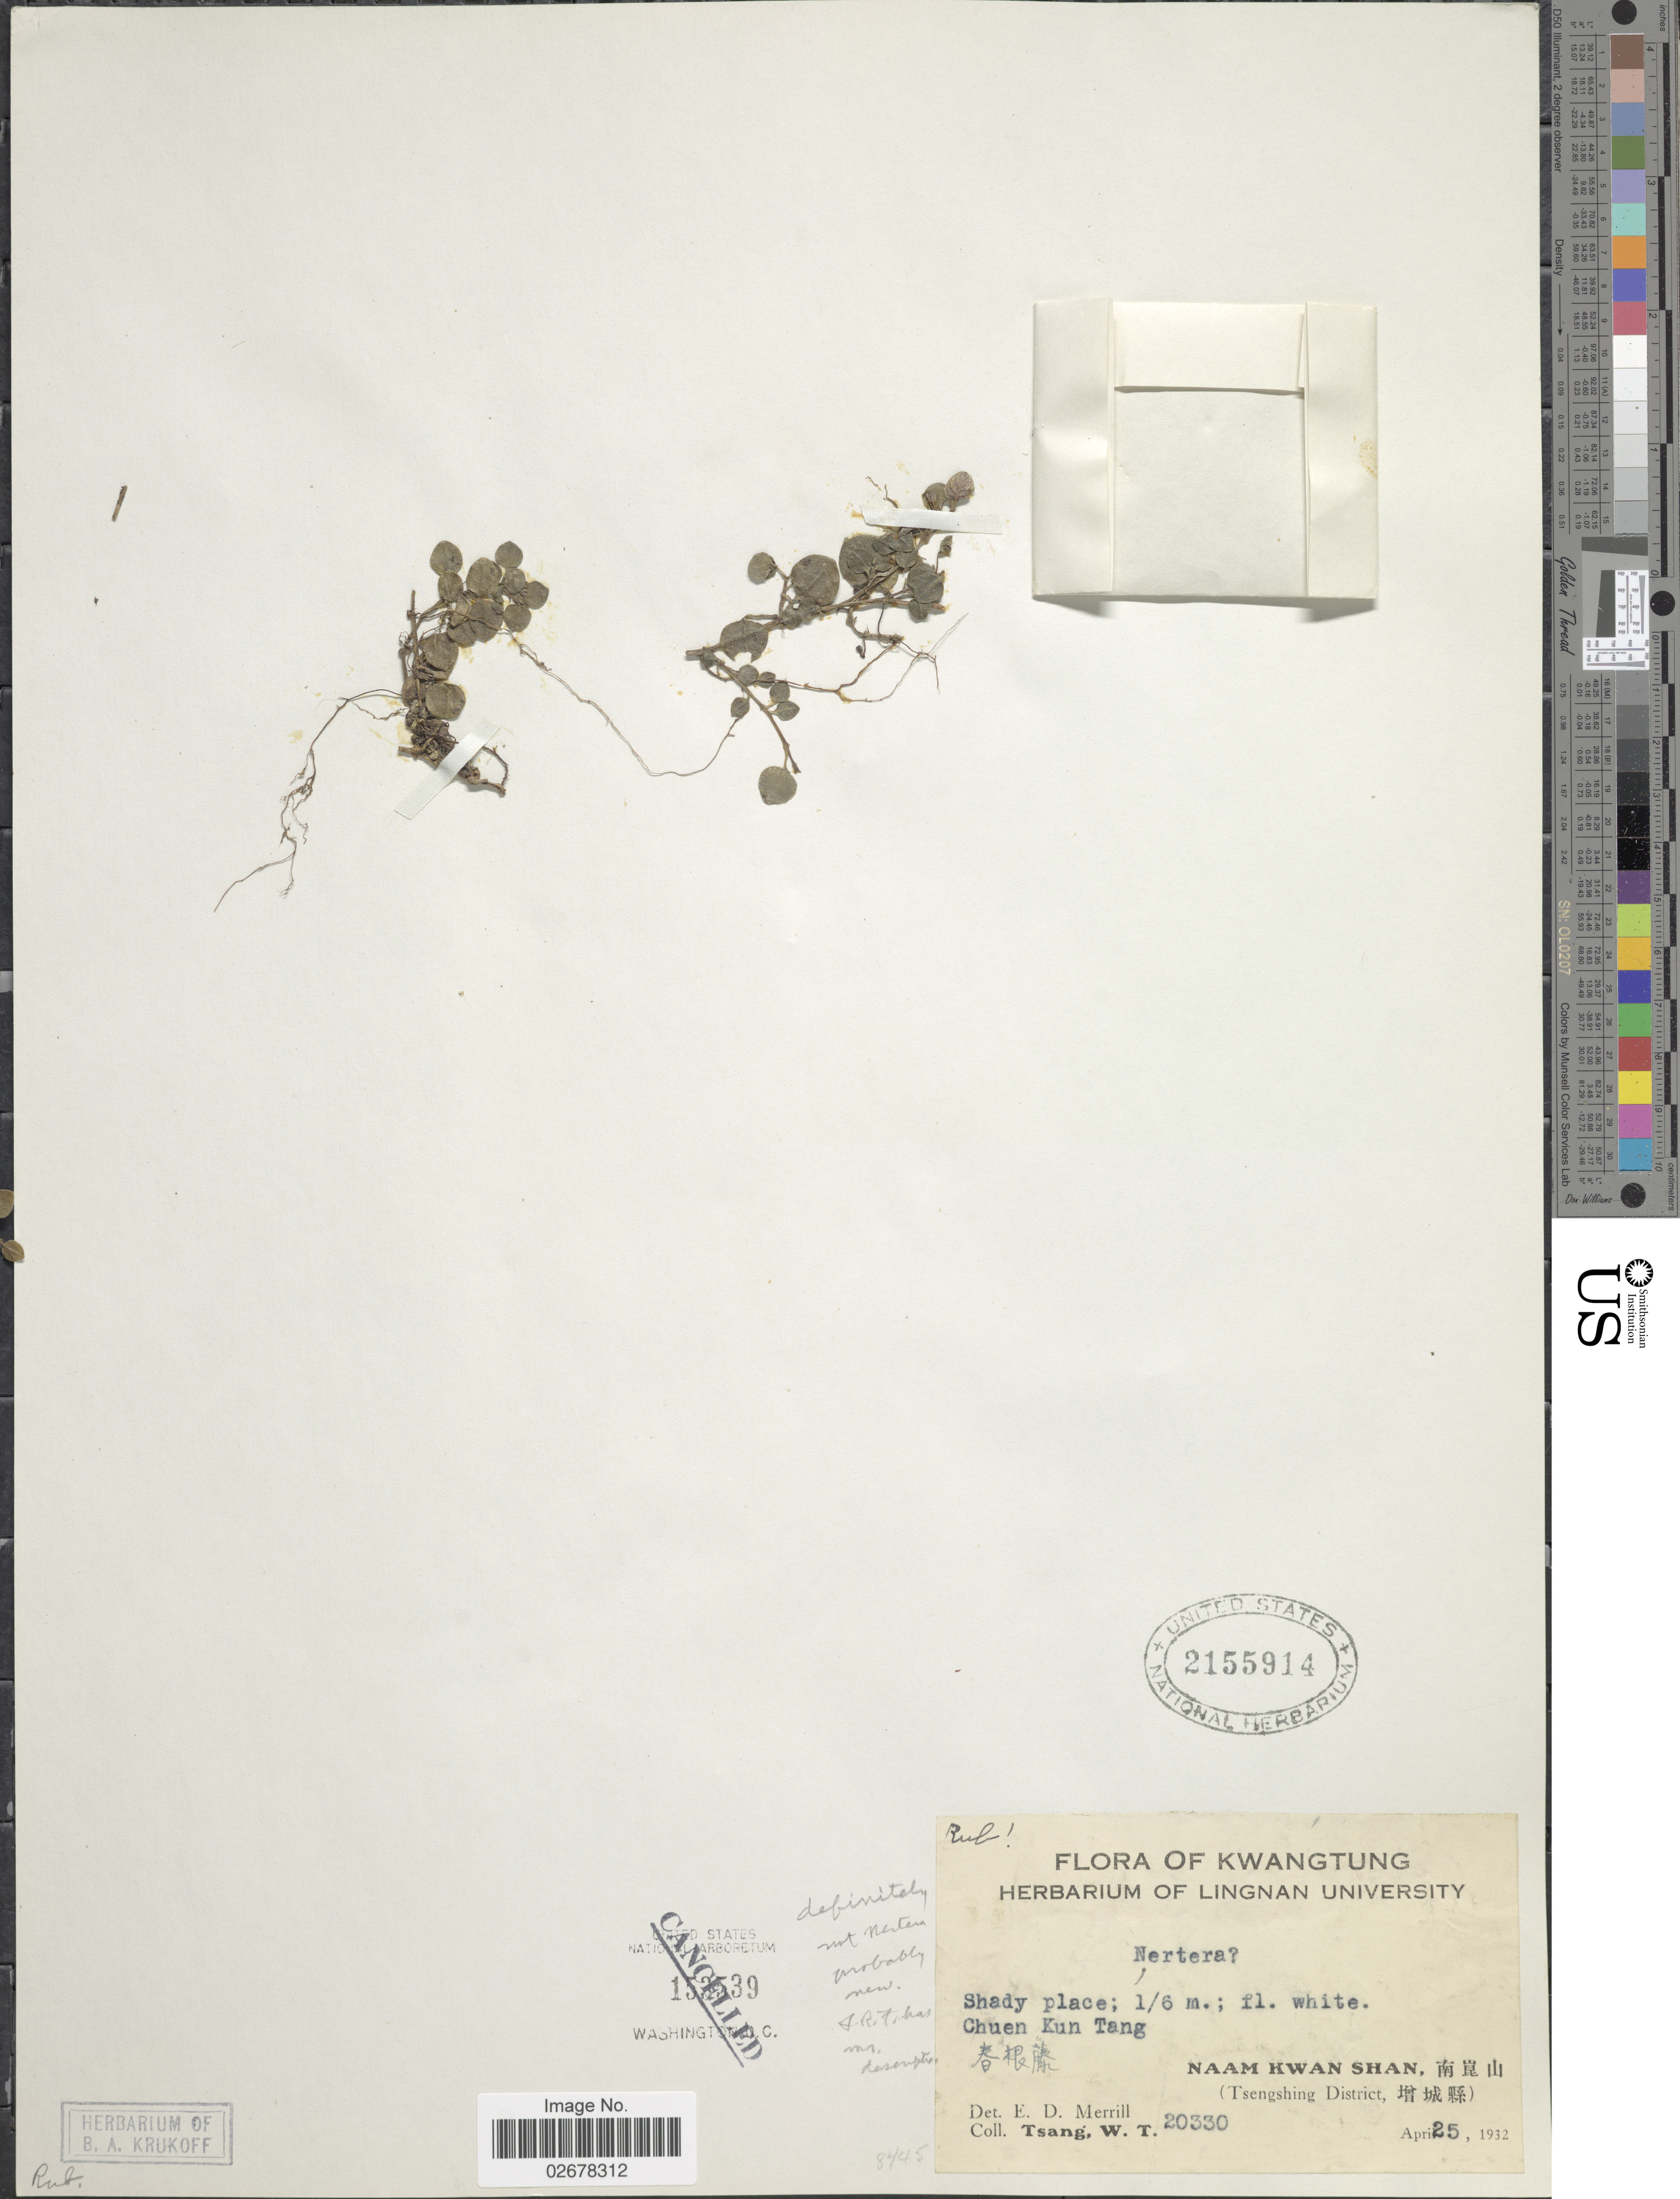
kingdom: Plantae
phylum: Tracheophyta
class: Magnoliopsida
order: Gentianales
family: Rubiaceae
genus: Nertera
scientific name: Nertera sp.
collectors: W. T. Tsang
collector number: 20330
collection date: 1932-04-25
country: China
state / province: Guangdong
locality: Kwangtung, Chuen Kun Tang, Naam Kwan Shan (Tsengshing District).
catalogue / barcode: US 2155914